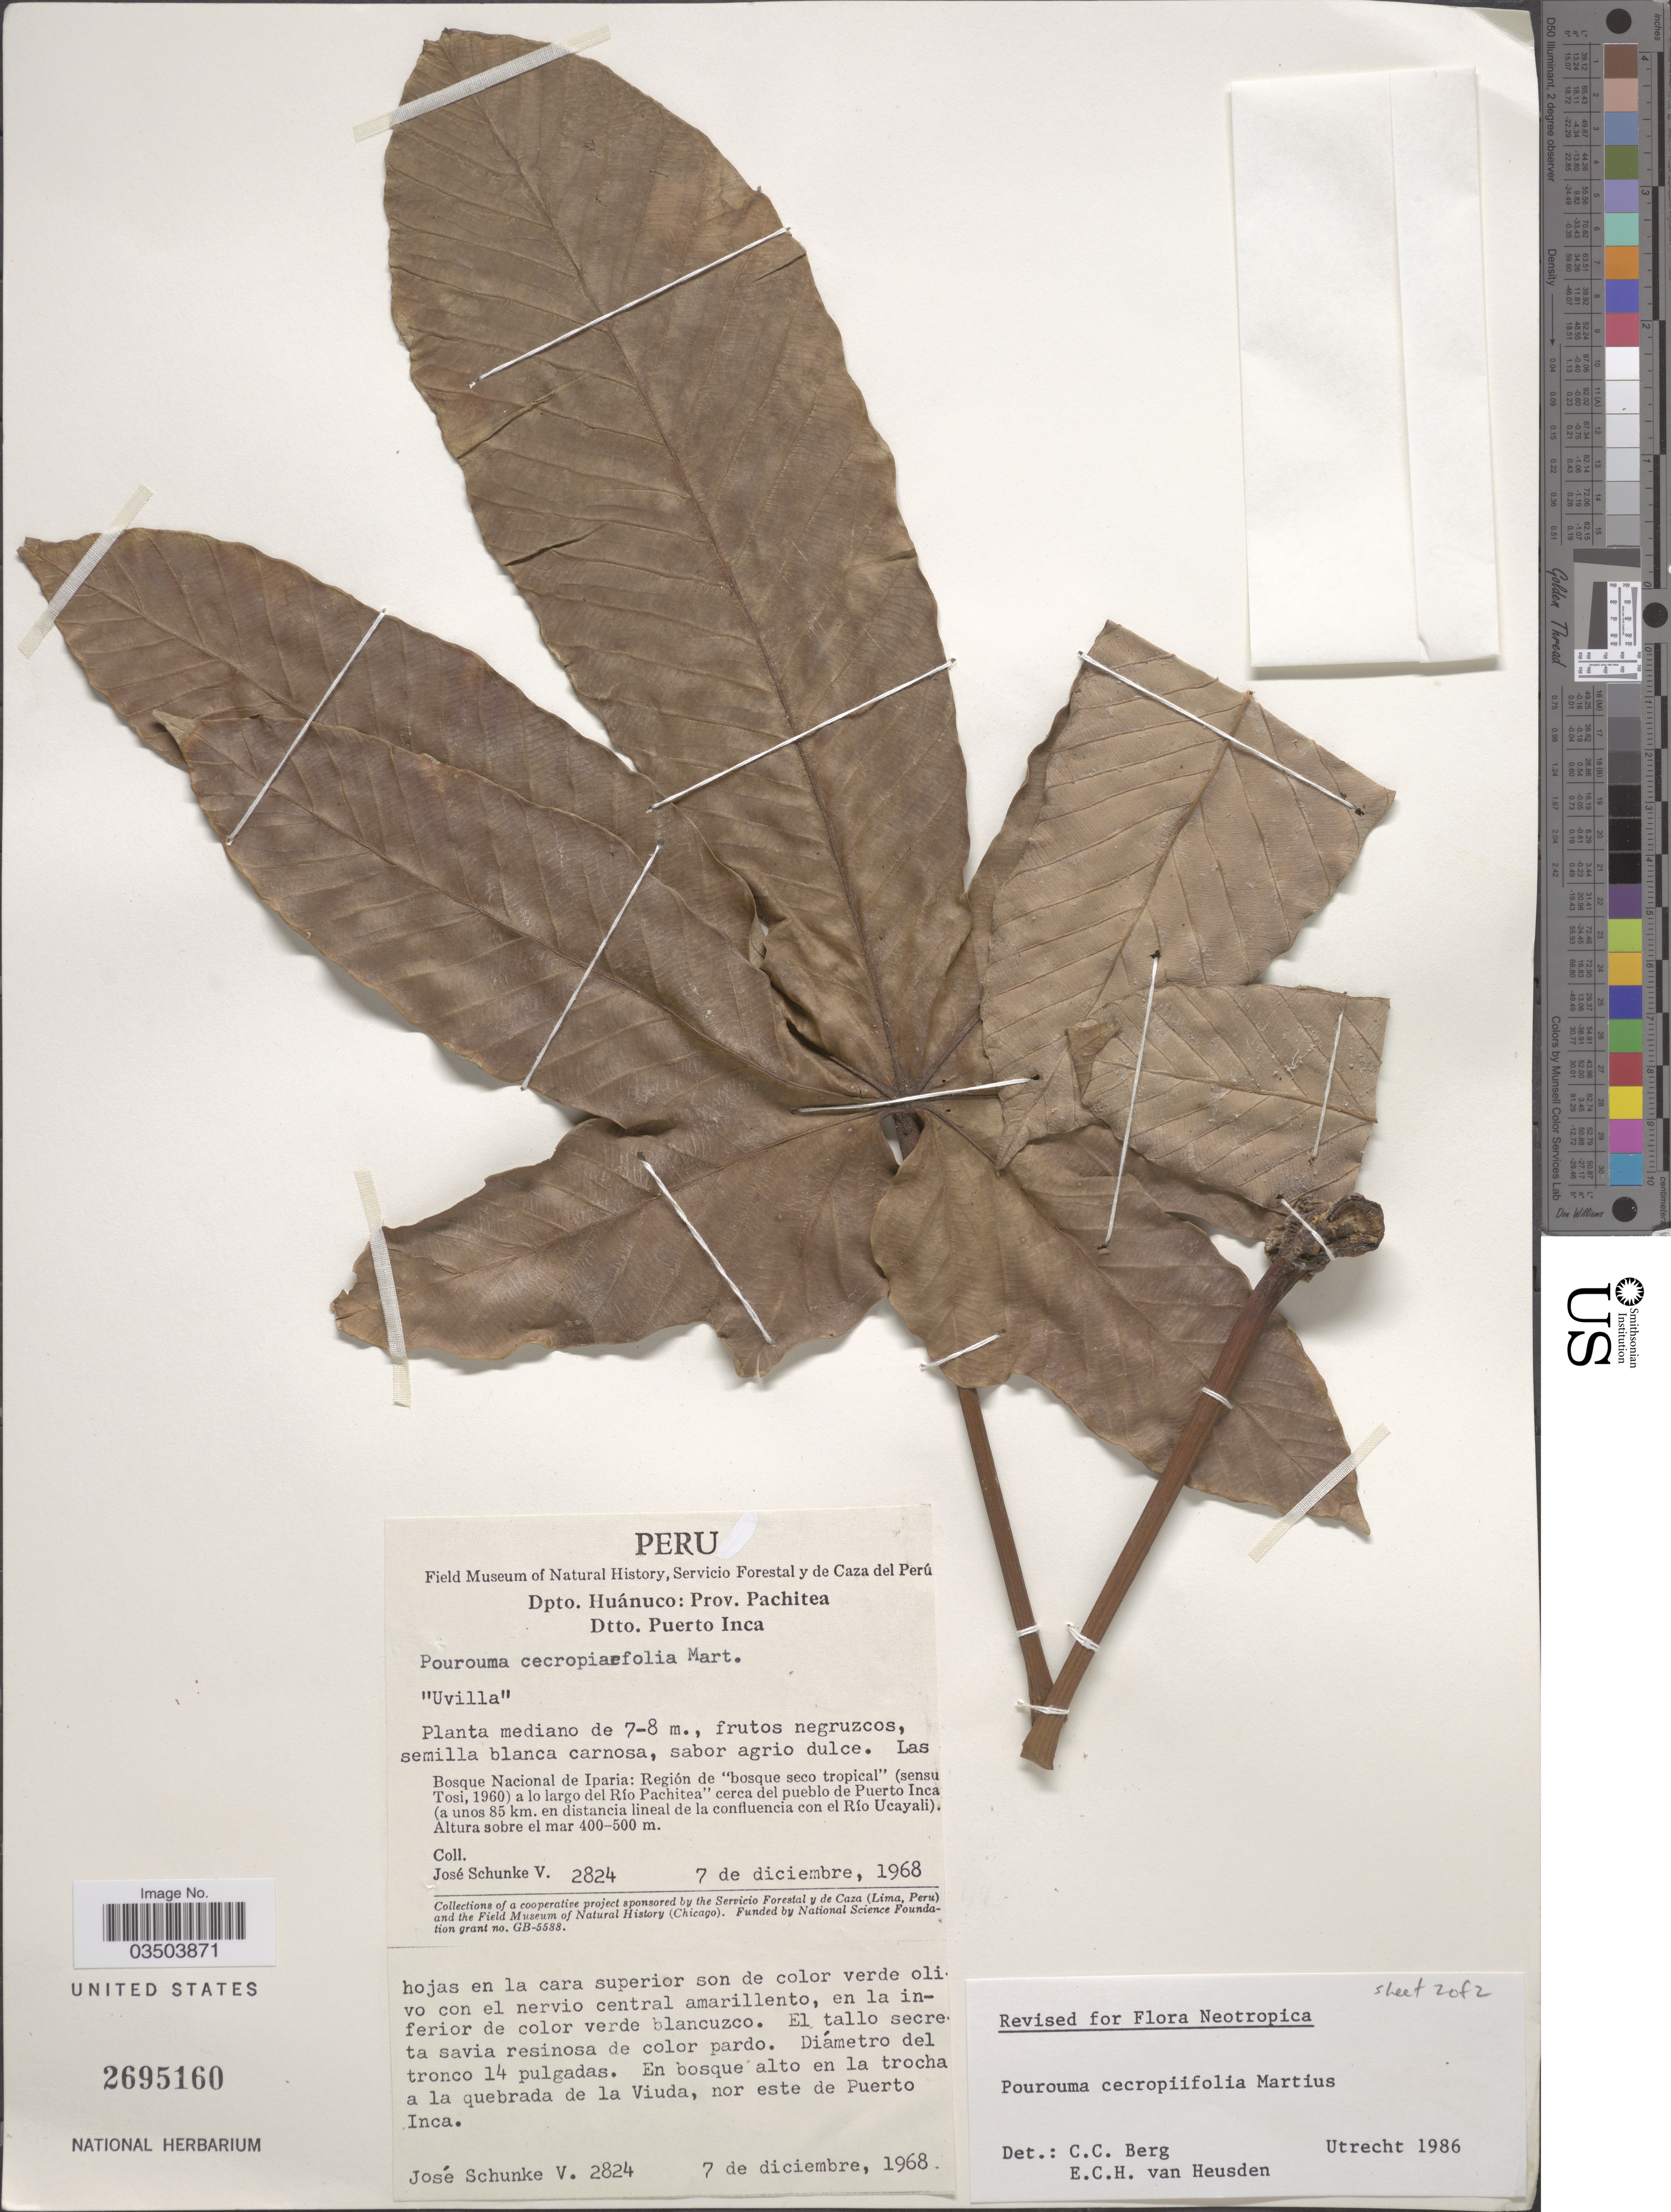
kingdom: Plantae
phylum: Tracheophyta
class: Magnoliopsida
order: Rosales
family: Urticaceae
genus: Pourouma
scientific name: Pourouma cecropiifolia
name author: Mart.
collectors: J. Schunke Vigo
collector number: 2824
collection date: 1968-12-07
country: Peru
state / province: Huánuco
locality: Dpto. Huánuco: Prov. Pachitea. Dtto. Puerto Inca. Bosque Nacional de Iparia: Región de "bosque seco tropical" ( sensu Tosi, 1960) a lo largo del Río Pachitea cerca del pueblo de Puerto Inca ( a unos 85 km, en distancia lineal de la confluencia con el Río Ucayali). En bosque alto en la trocha a la quebrada de la Viuda, nor este de Puerto Inca.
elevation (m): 400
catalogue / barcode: US 2695160